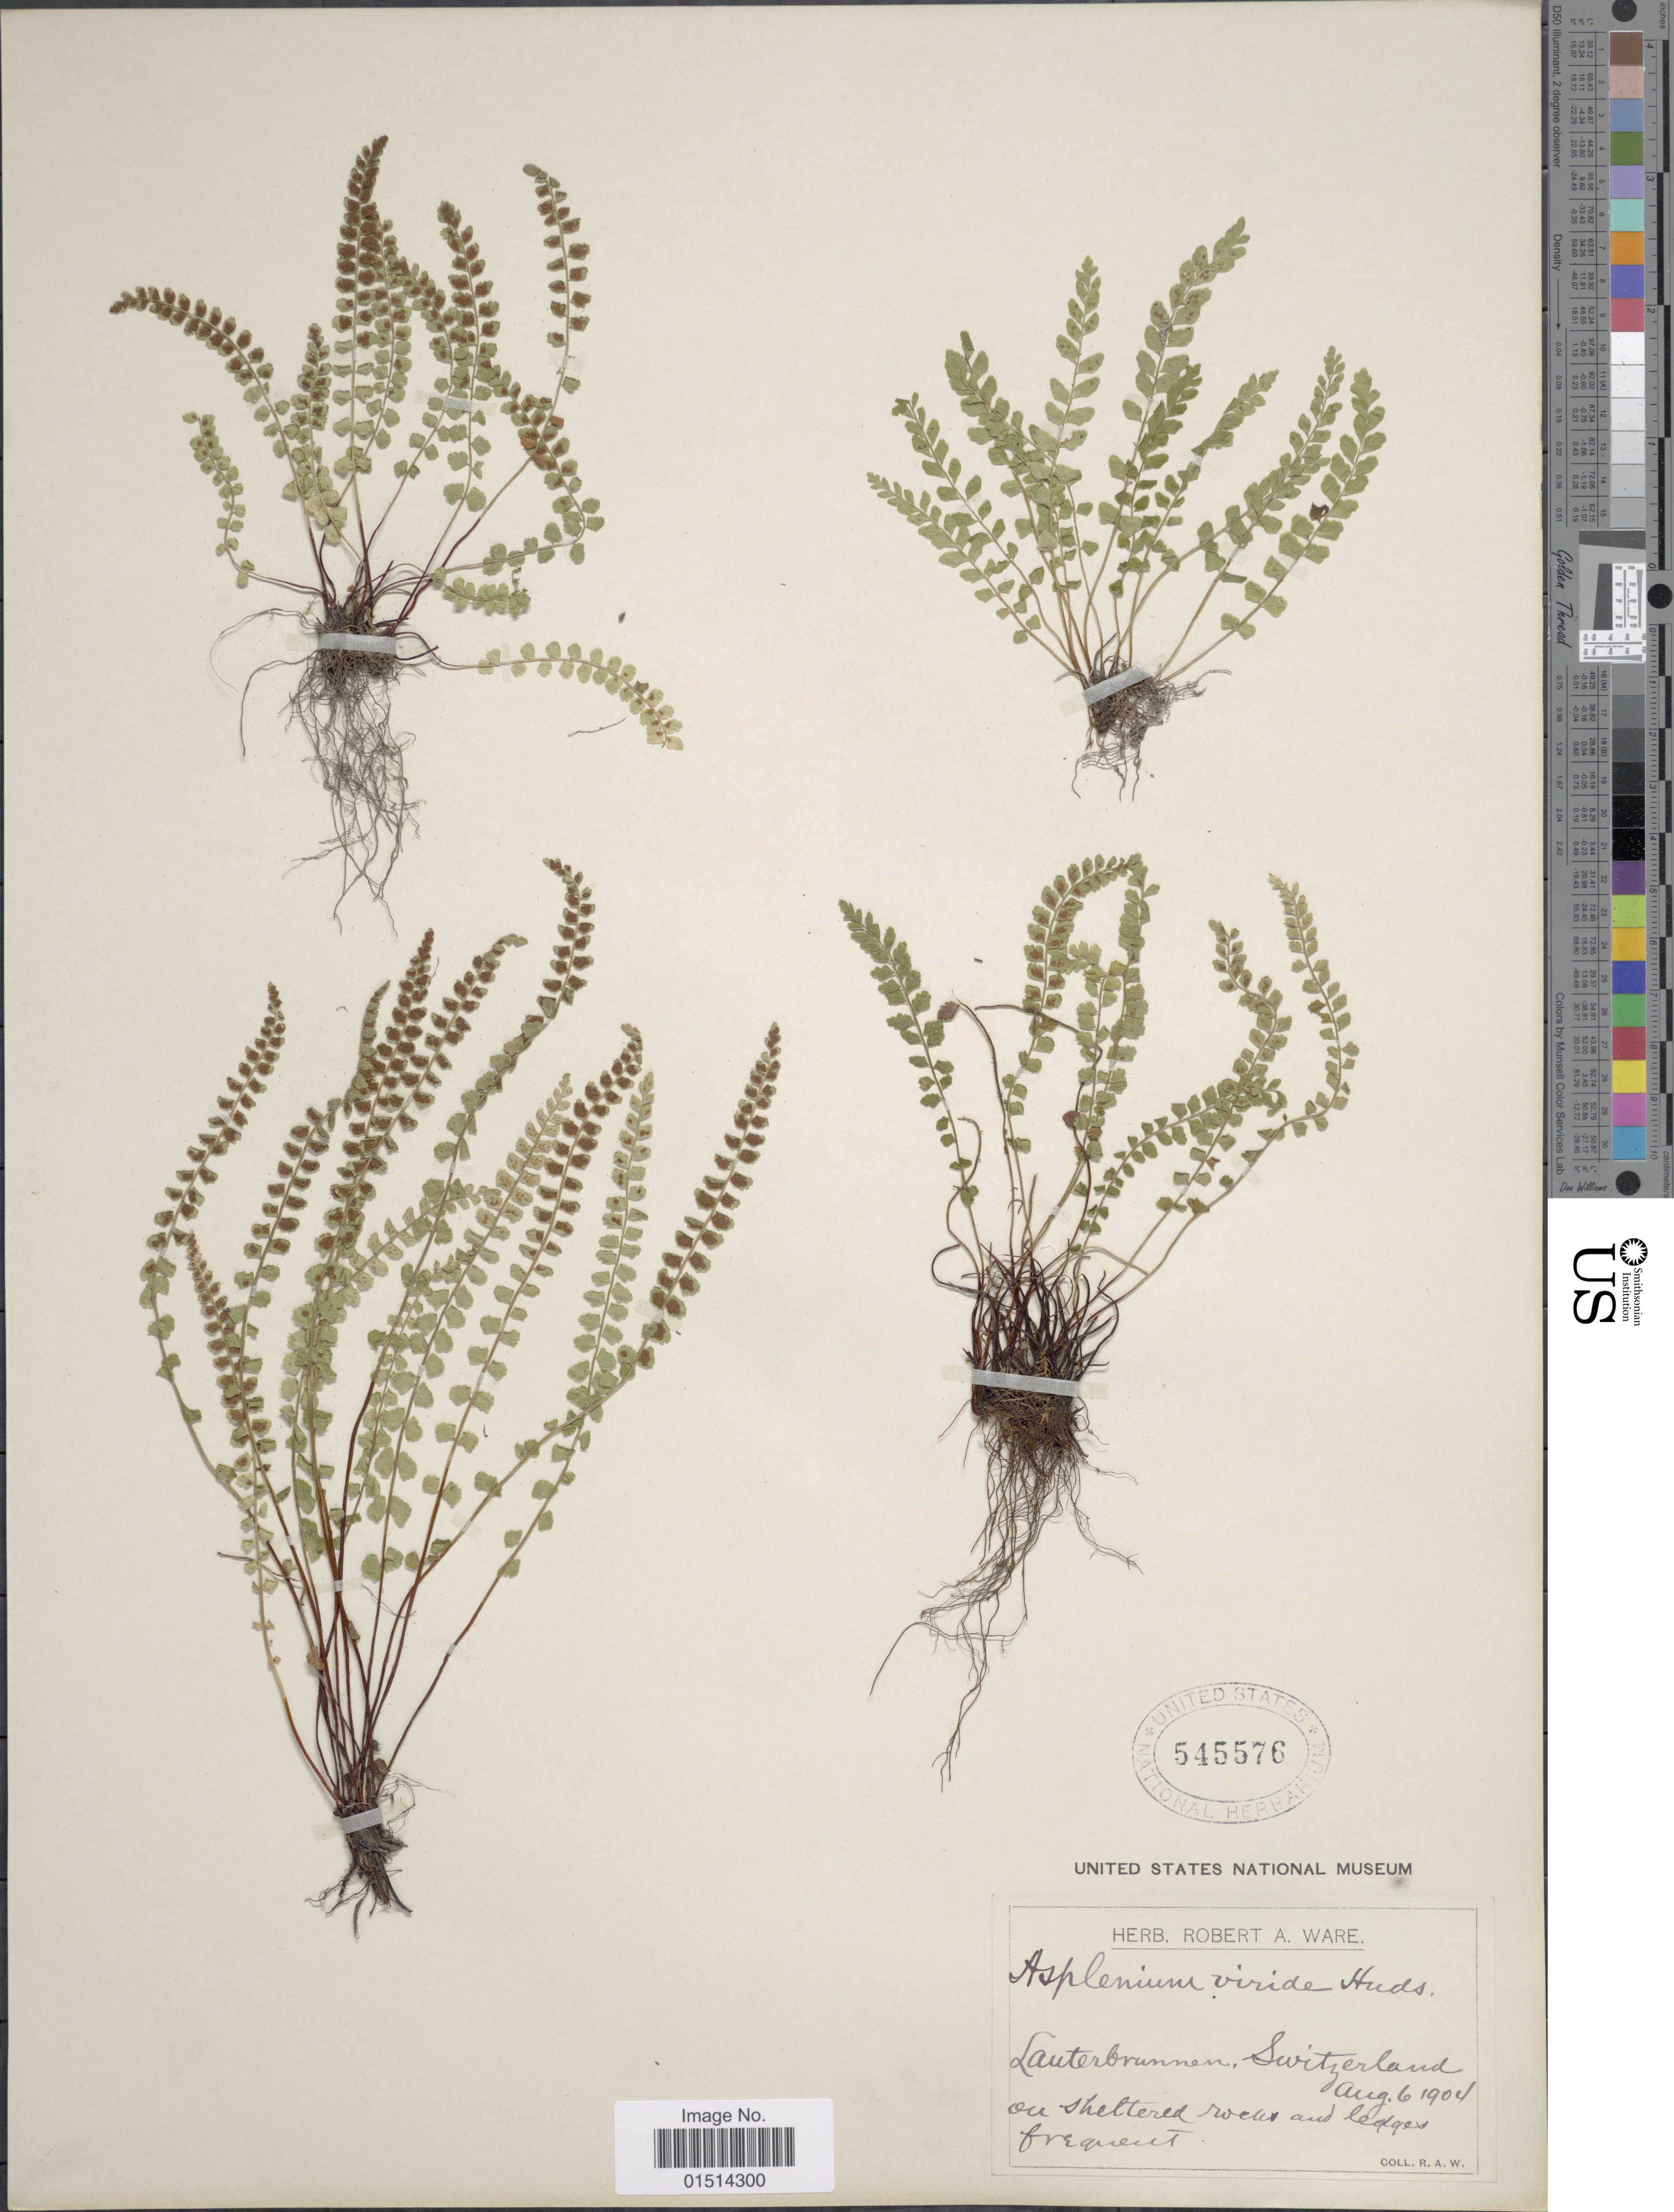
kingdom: Plantae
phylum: Tracheophyta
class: Polypodiopsida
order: Polypodiales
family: Aspleniaceae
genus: Asplenium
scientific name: Asplenium viride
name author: Huds.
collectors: R. Ware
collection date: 1904-08-06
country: Switzerland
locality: Lauterbrunnen, Switzerland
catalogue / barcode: US 545576